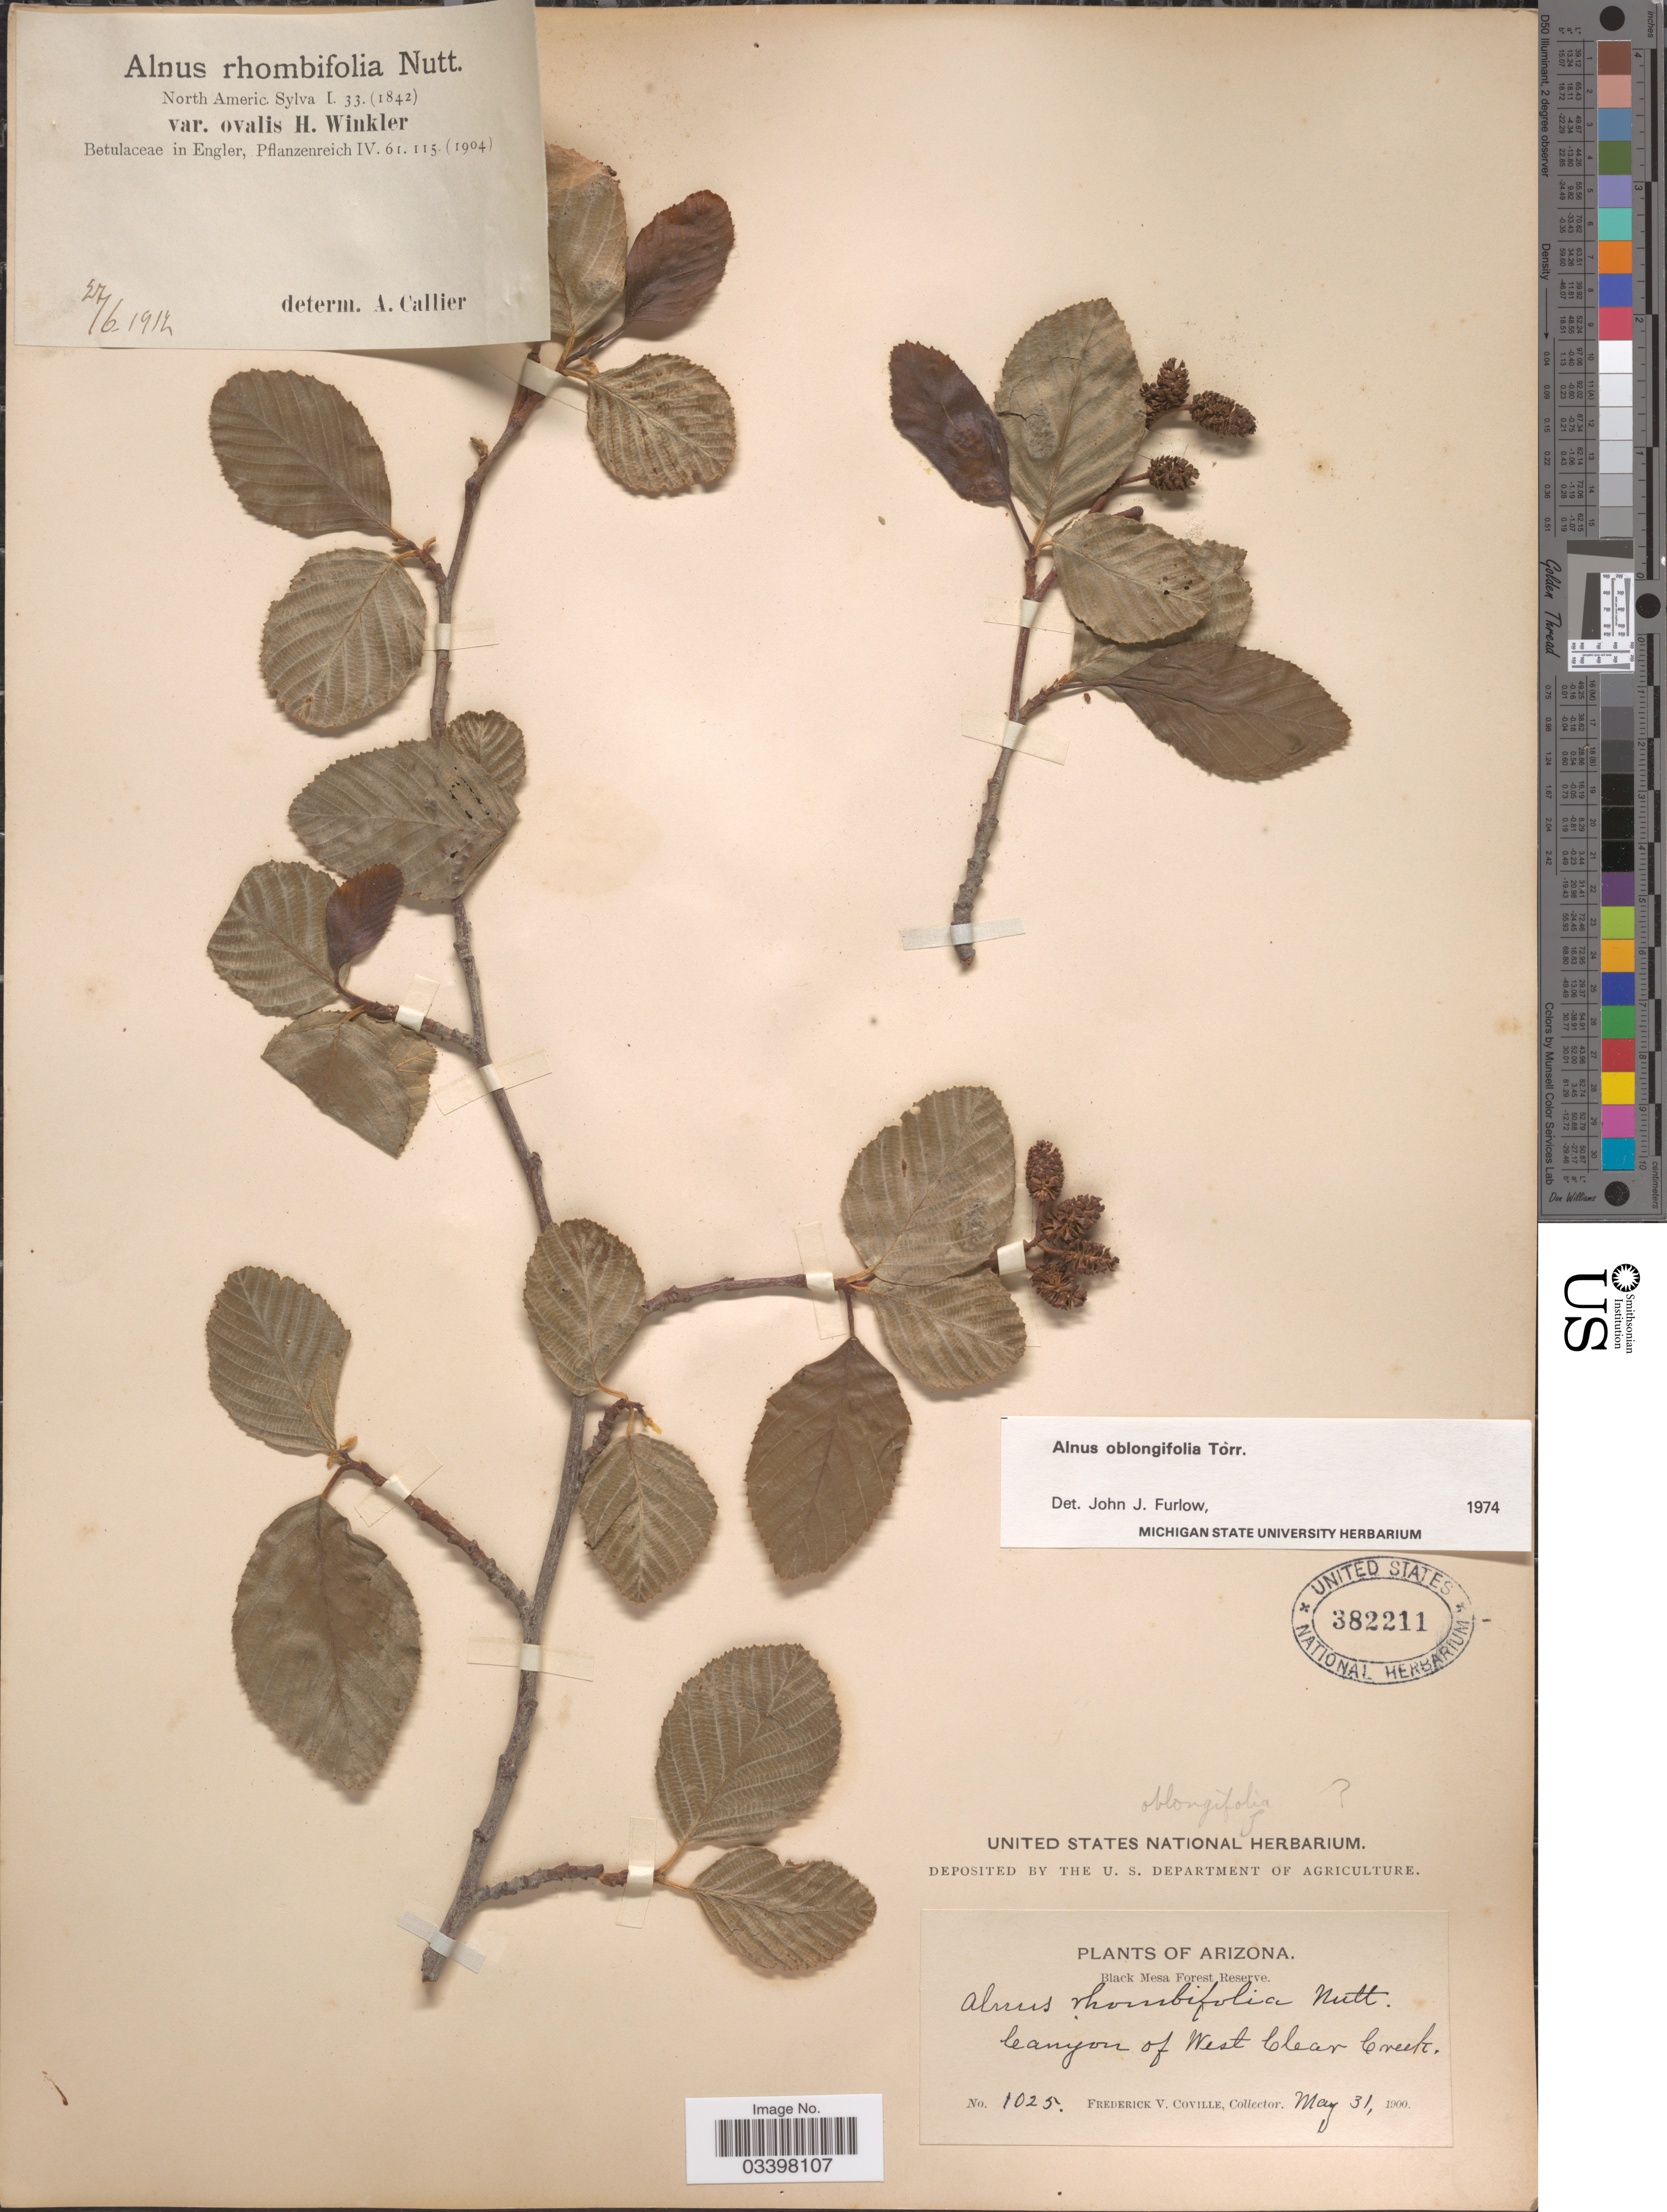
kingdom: Plantae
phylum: Tracheophyta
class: Magnoliopsida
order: Fagales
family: Betulaceae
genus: Alnus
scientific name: Alnus oblongifolia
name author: Torr. in Emory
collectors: F. V. Coville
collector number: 1025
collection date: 1900-05-31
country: United States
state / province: Arizona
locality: Black Mesa Forest Reserve. Canyon of West Clear Creek.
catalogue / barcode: US 382211